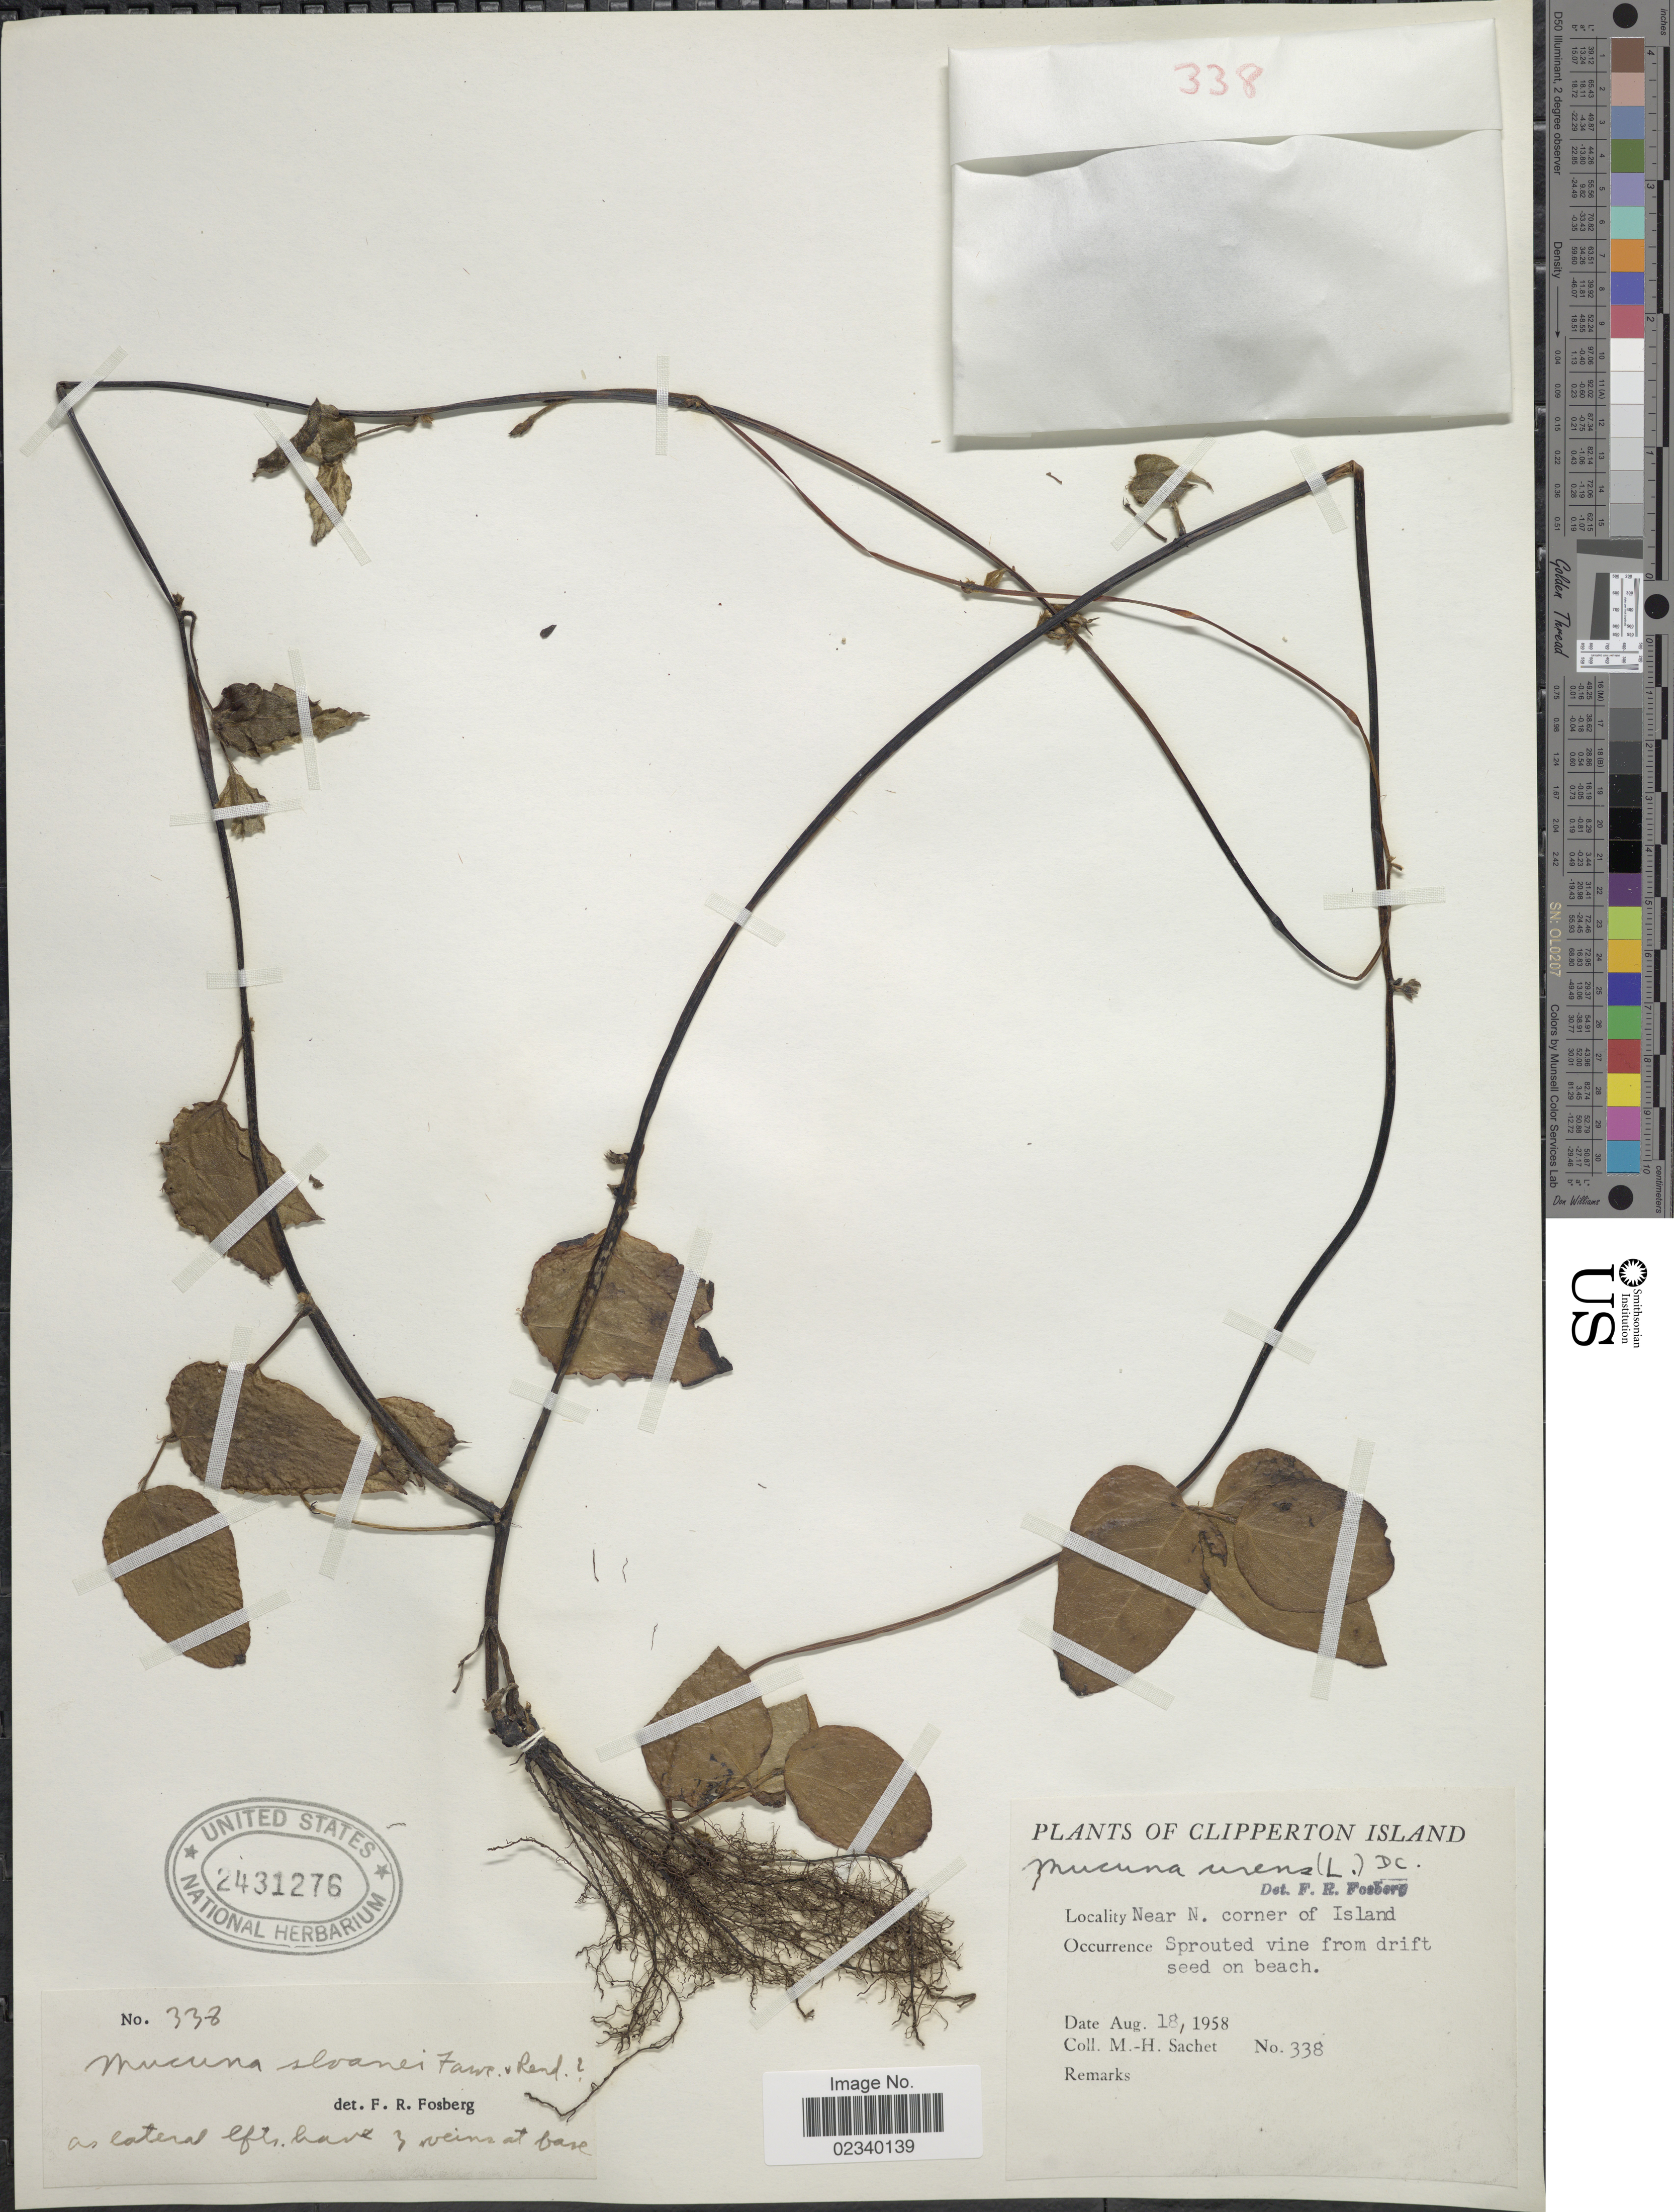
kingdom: Plantae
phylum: Tracheophyta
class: Magnoliopsida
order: Fabales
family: Fabaceae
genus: Mucuna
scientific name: Mucuna sloanei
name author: Fawc. & Rendle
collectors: M.-H. Sachet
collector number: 338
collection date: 1958-08-18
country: Central Am. Pac. Islands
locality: Clipperton Island. Near N. corner of Island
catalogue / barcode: US 2431276